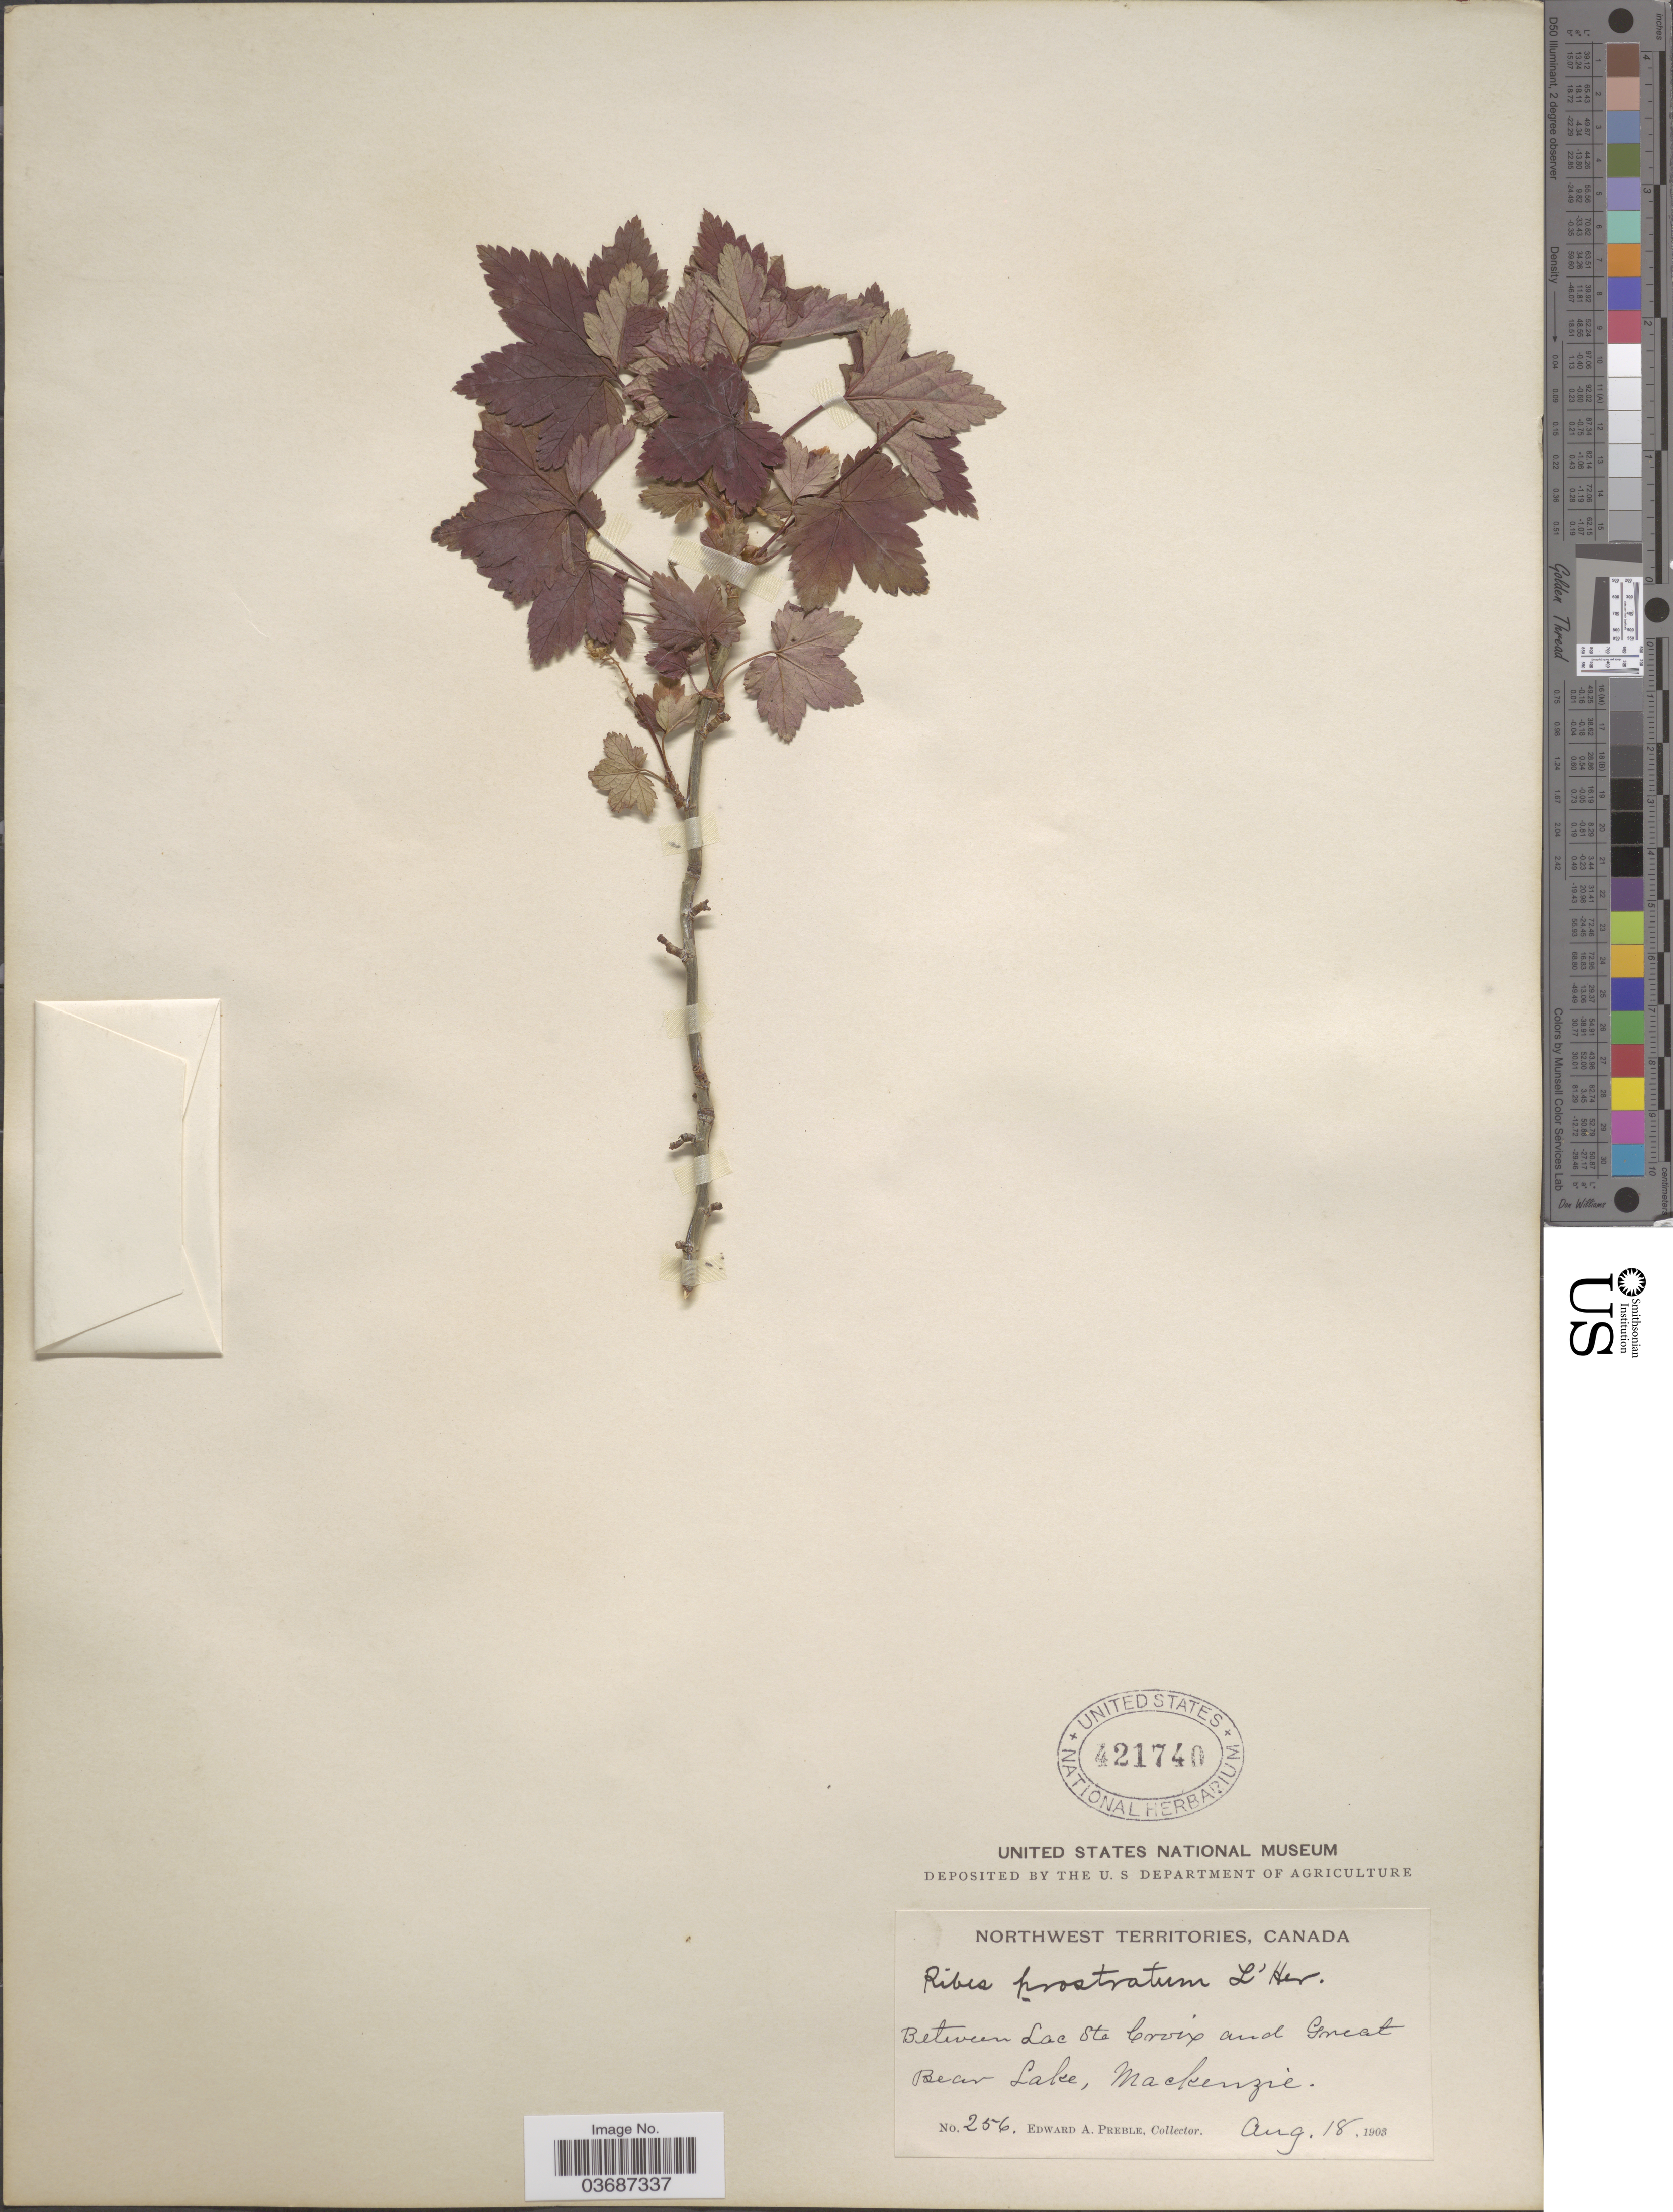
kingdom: Plantae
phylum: Tracheophyta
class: Magnoliopsida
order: Saxifragales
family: Grossulariaceae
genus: Ribes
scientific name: Ribes glandulosum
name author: Ruiz & Pav.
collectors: E. Preble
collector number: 256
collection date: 1903-08-18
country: Canada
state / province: Northwest Territories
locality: Between Lac Ste Croix and Great Bear Lake, Mackenzie.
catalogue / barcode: US 421740